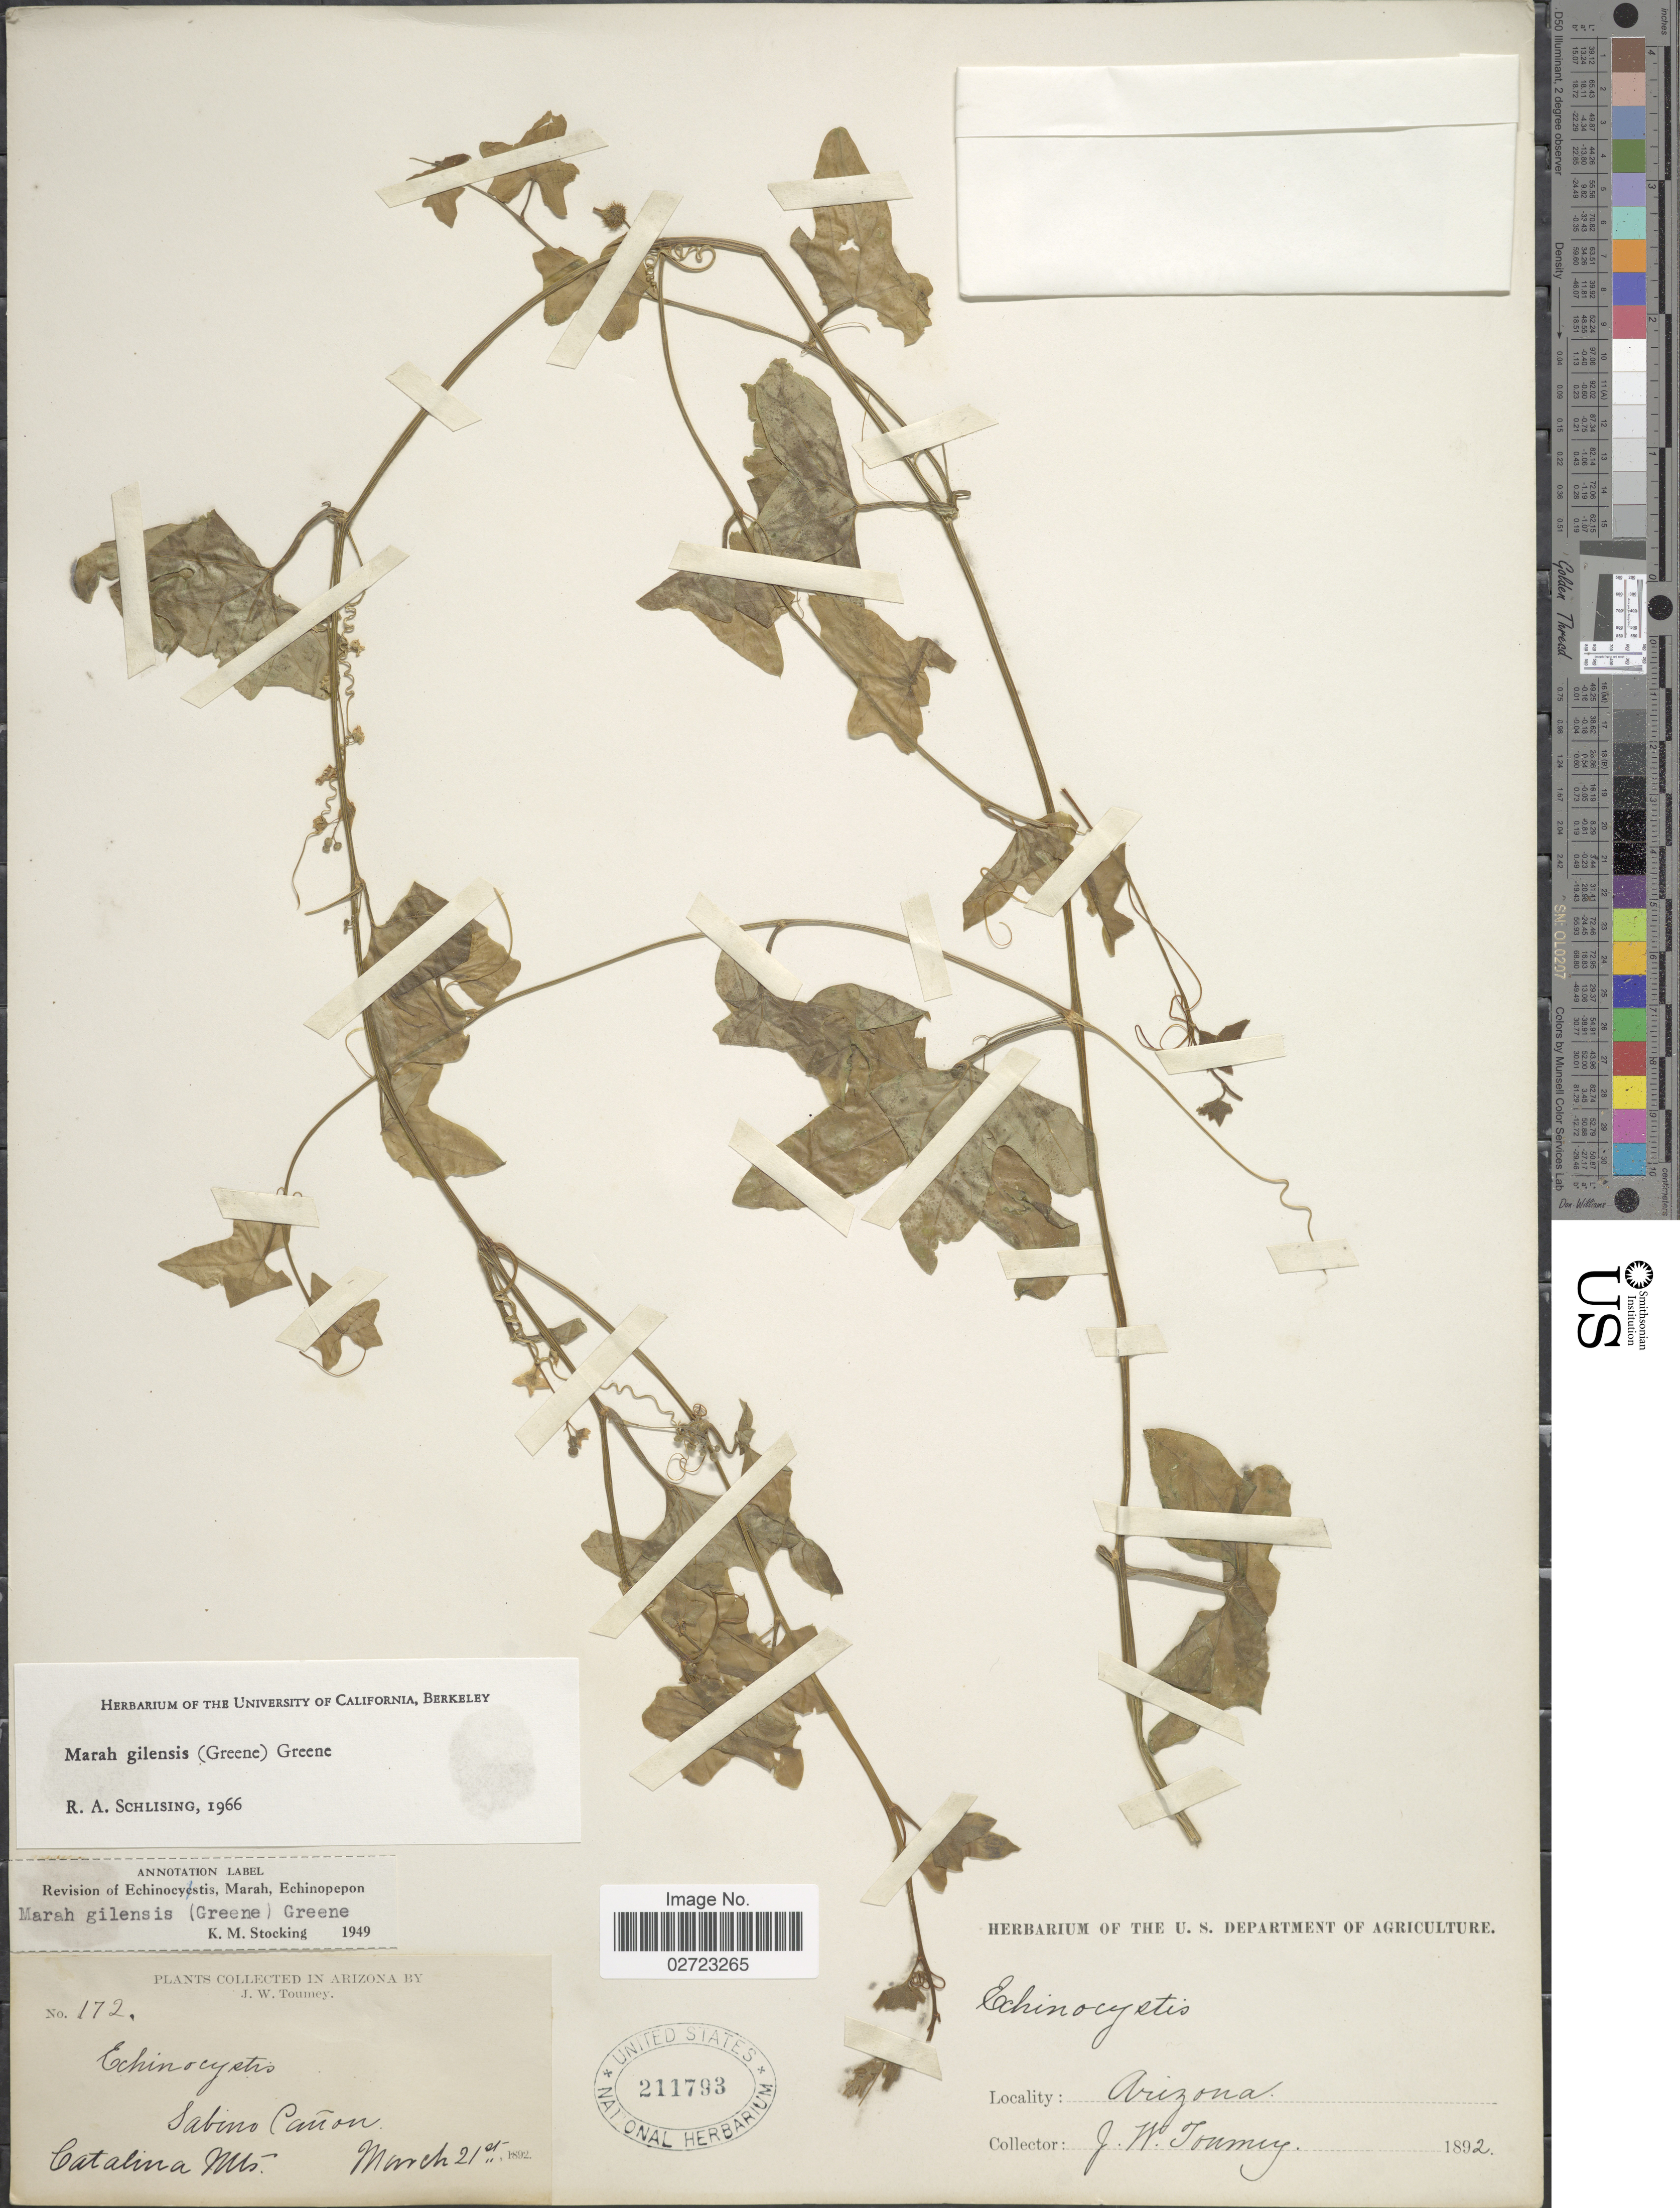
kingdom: Plantae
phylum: Tracheophyta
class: Magnoliopsida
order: Cucurbitales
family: Cucurbitaceae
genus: Marah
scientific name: Marah gilensis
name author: (Greene) Greene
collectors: J. W. Toumey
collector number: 172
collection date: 1892-03-21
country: United States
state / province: Arizona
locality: Sabino Cañon, Catalina Mts.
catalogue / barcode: US 211793